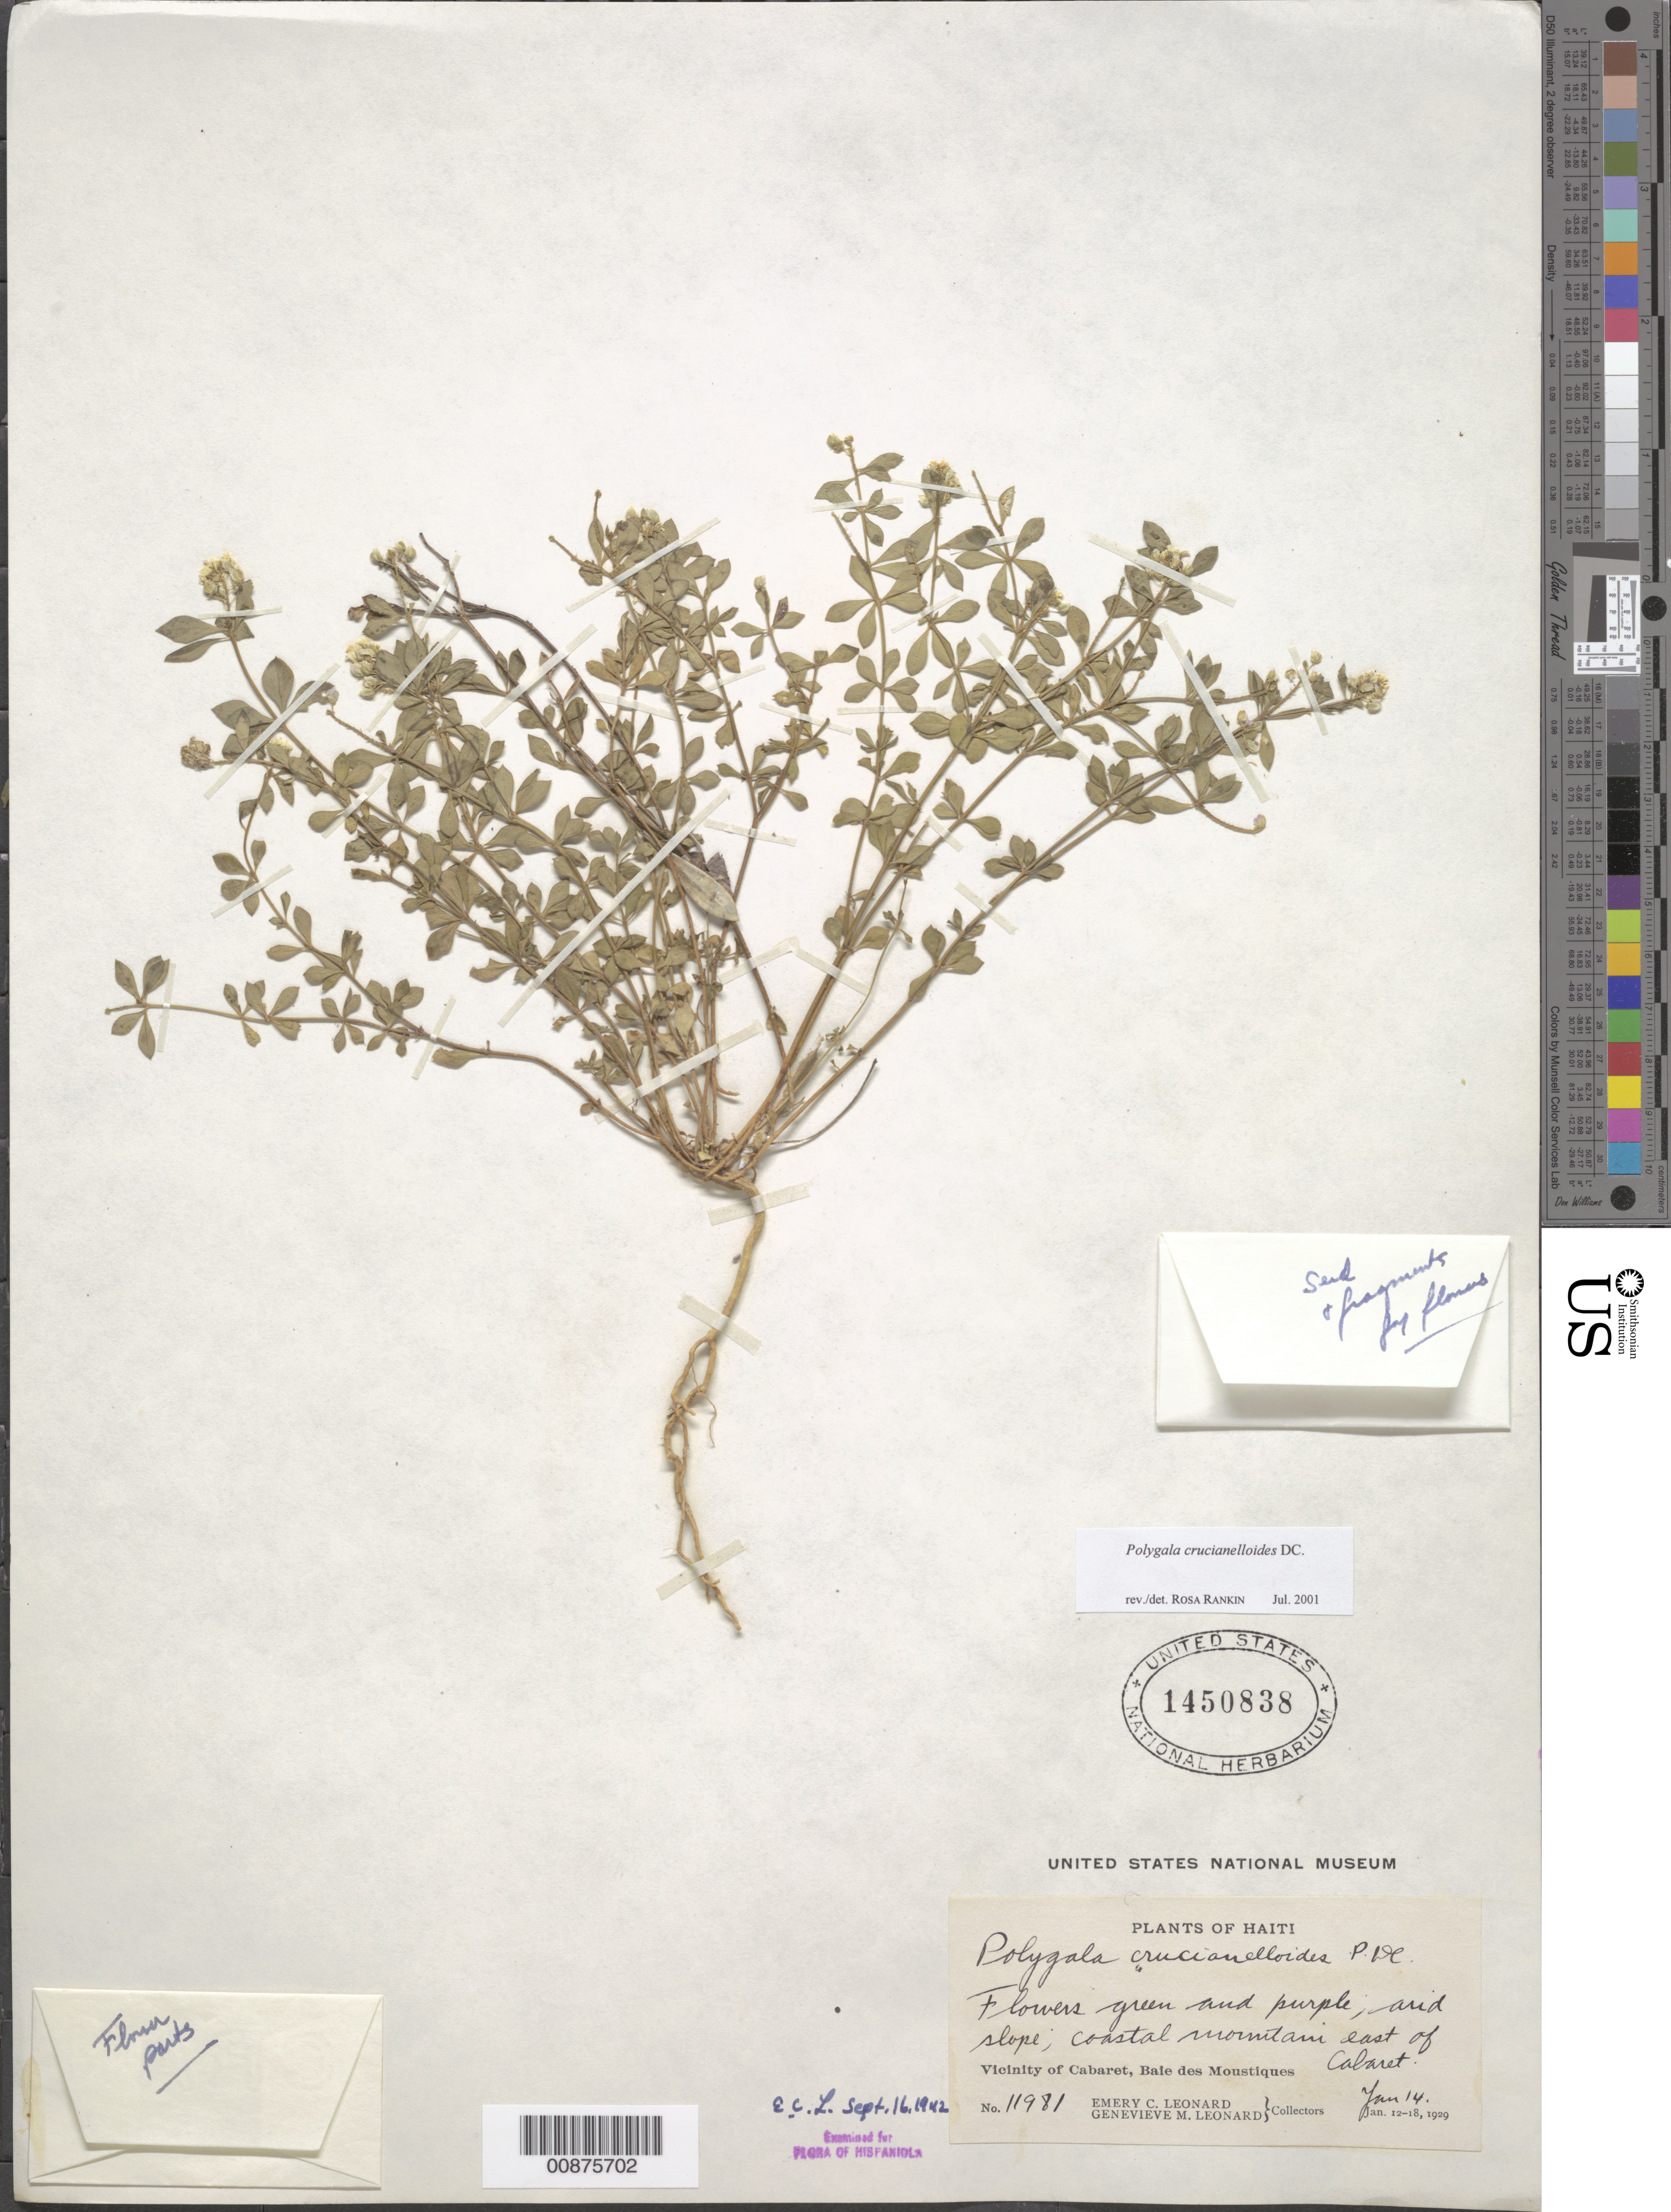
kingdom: Plantae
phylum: Tracheophyta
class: Magnoliopsida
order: Fabales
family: Polygalaceae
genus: Polygala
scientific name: Polygala crucianelloides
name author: DC.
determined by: Rankin Rodriguez, Rosa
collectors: E. C. Leonard & G. M. Leonard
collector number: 11981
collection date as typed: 14 Jan 1929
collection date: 1929-01-14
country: Haiti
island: Hispaniola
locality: Vicinity of Cabaret, Baie des Moustiques, mountain E of city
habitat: Arid slope of coastal mountain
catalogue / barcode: US 1450838